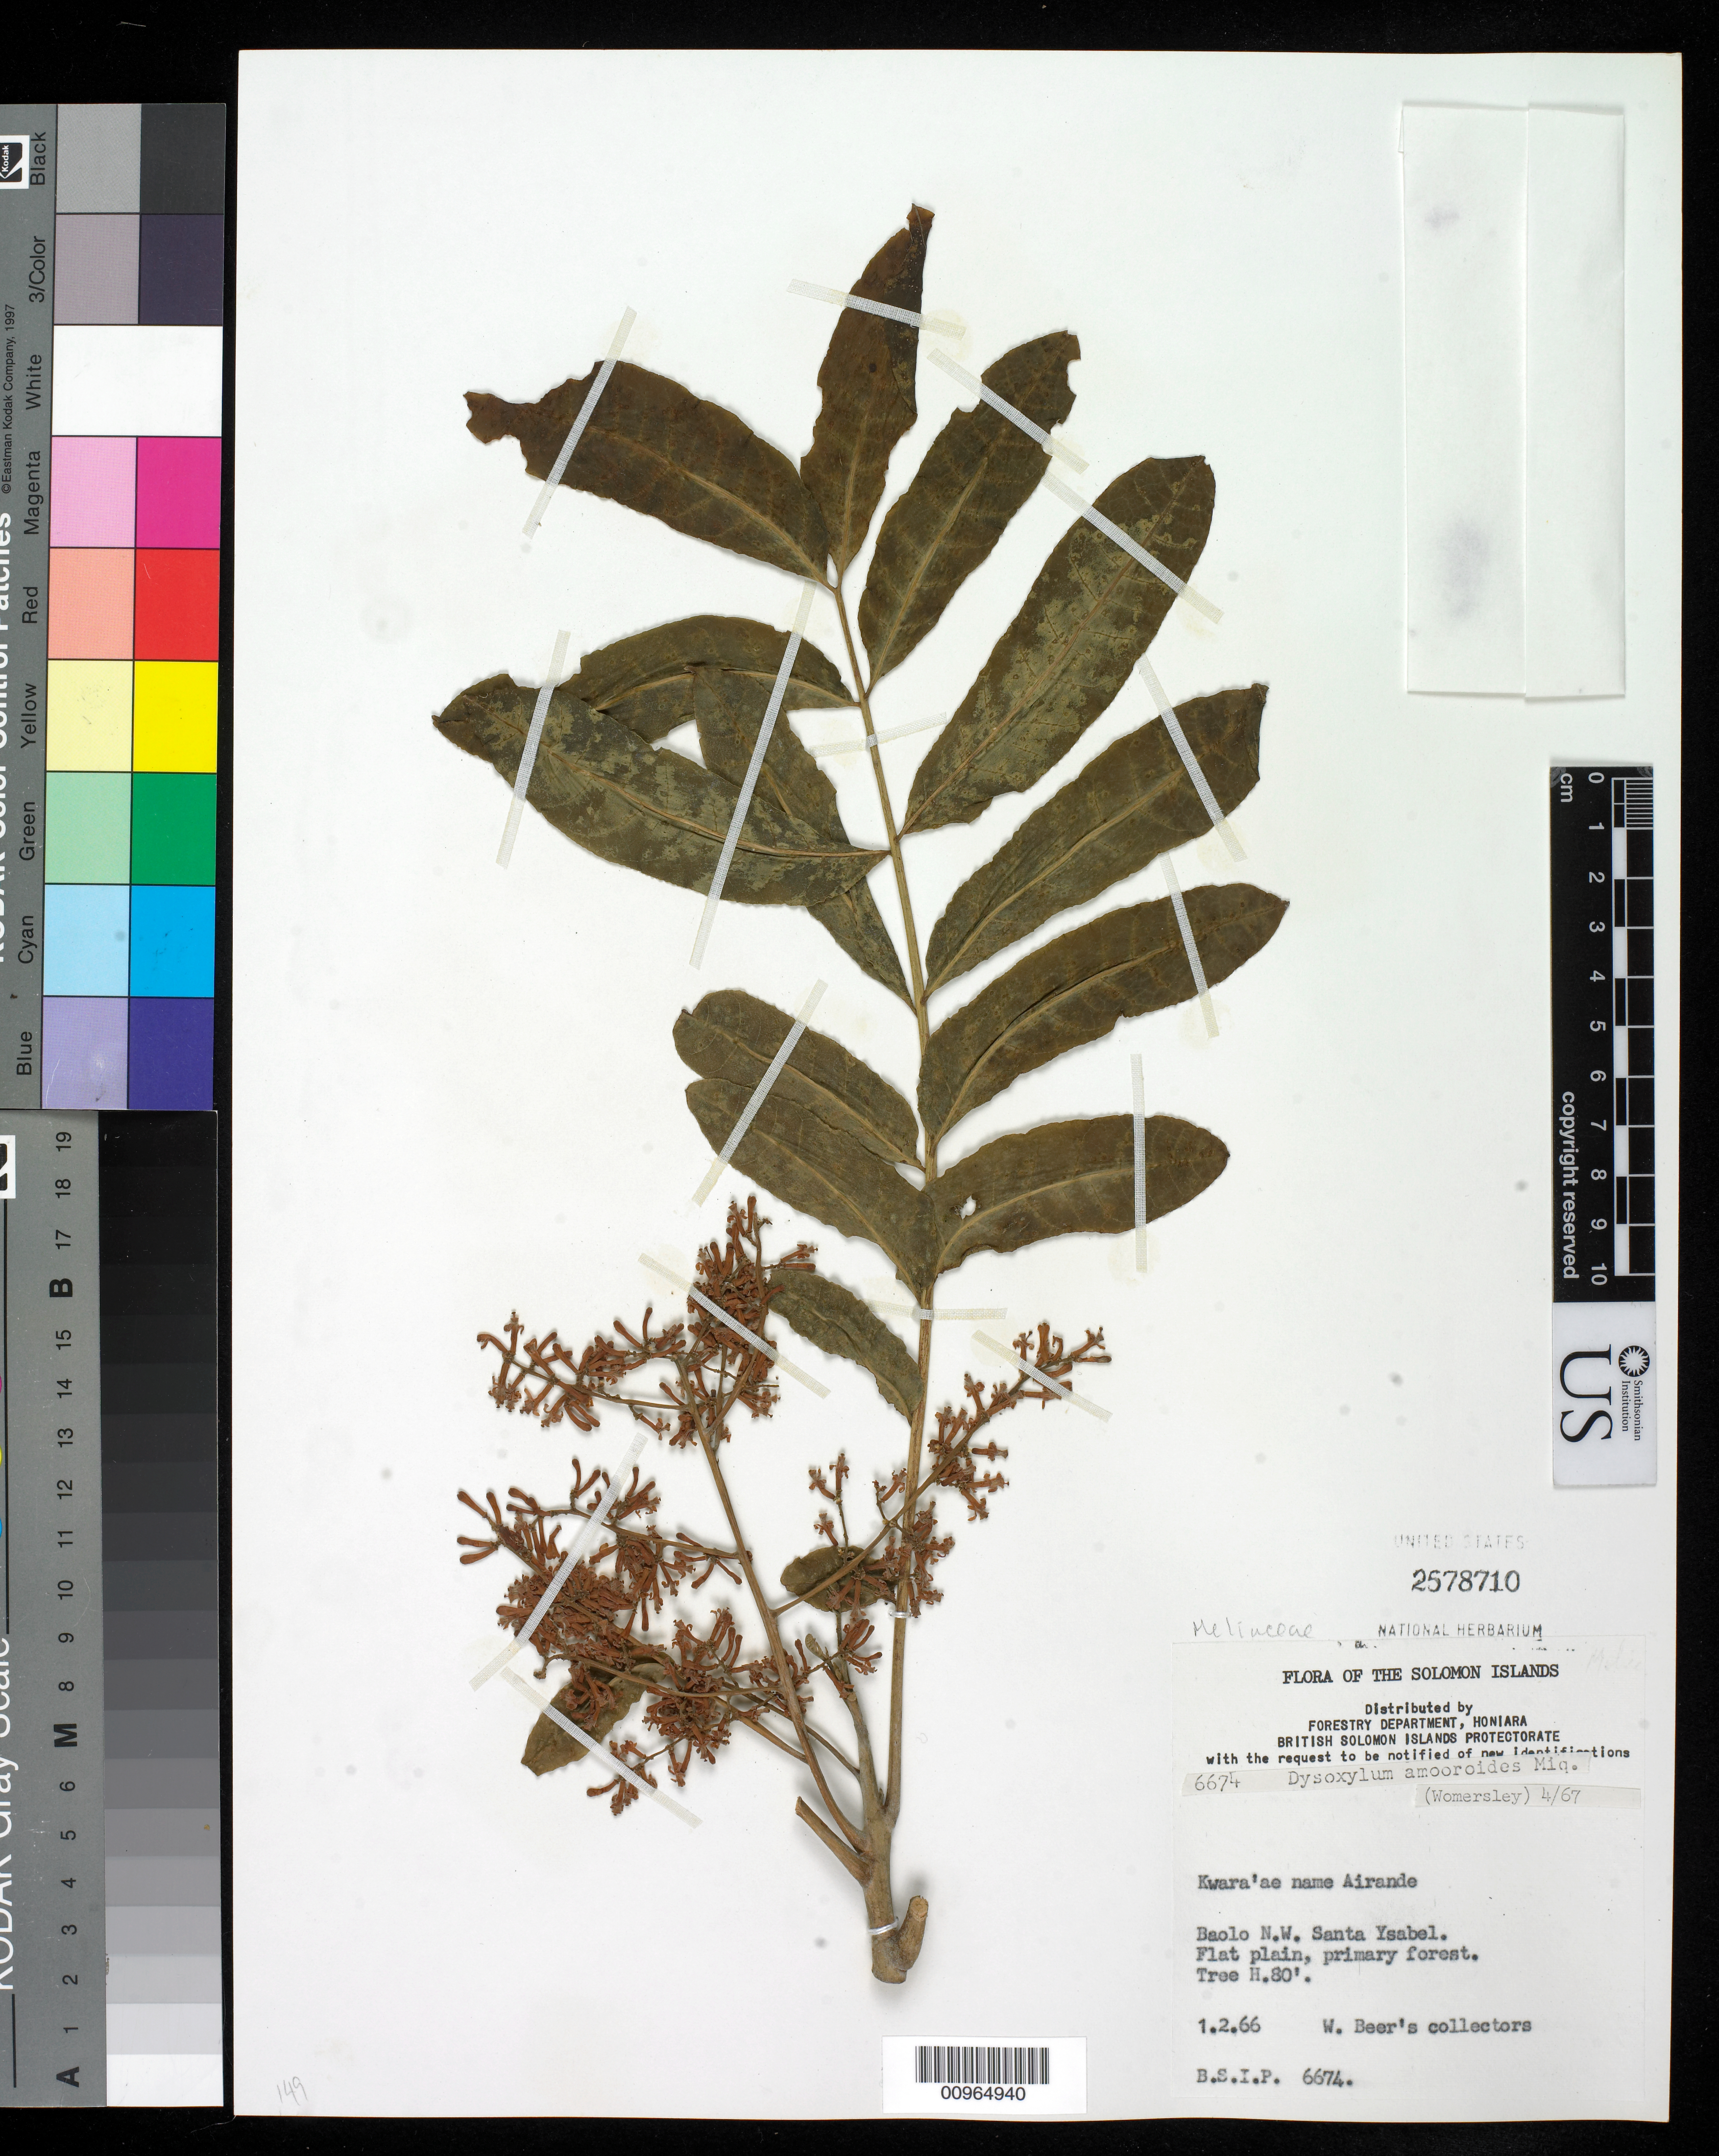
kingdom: Plantae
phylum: Tracheophyta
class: Magnoliopsida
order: Sapindales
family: Meliaceae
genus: Didymocheton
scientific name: Didymocheton gaudichaudianus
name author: A. Juss.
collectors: W. Beer's Collectors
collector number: BSIP 6674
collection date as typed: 02 Jan 1966 or 01 Feb 1966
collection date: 1966-01-02 or 1966-02-01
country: Solomon Islands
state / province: Isabel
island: Santa Isabel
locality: Baolo N.W. Santa Ysabel. Flat plain, primary forest.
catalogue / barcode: US 2578710